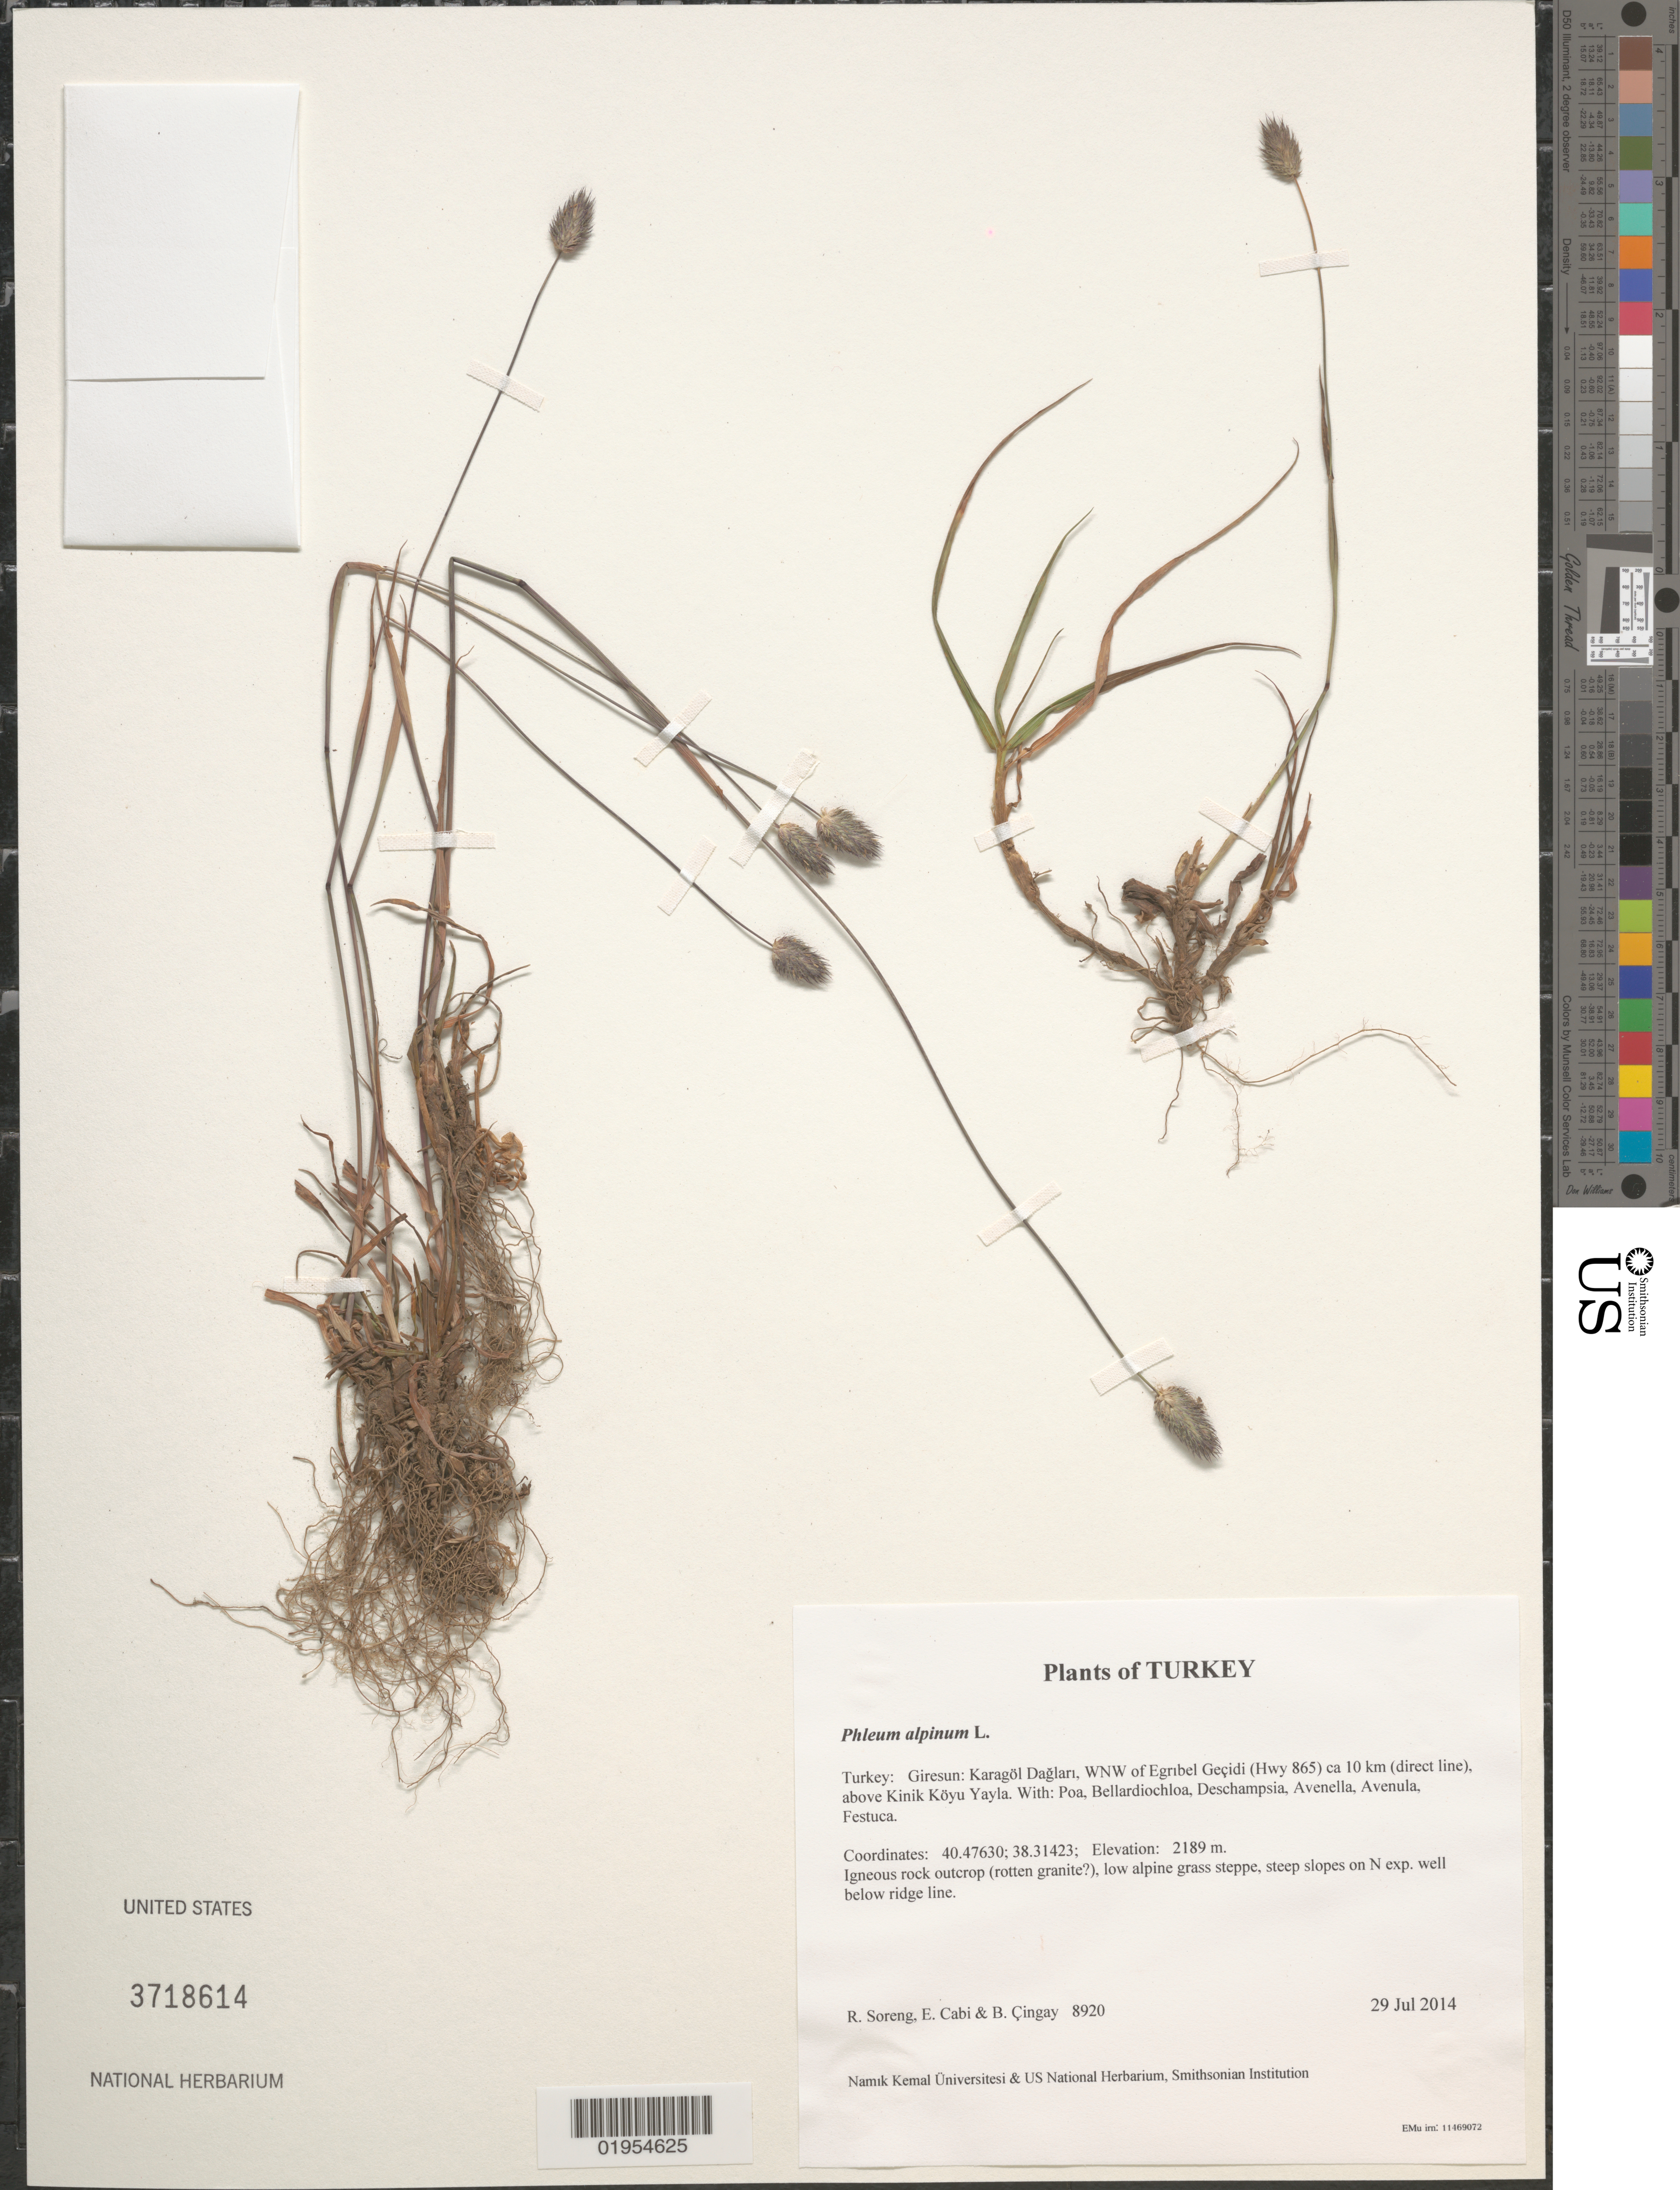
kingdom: Plantae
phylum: Tracheophyta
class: Liliopsida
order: Poales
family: Poaceae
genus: Phleum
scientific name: Phleum alpinum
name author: L.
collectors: R. J. Soreng, E. Cabi & B. Çıngay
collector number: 8920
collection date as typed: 29 Jul 2014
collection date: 2014-07-29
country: Turkey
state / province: Giresun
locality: Karagol Daglari, WNW of Egribel Pass (Hwy 865) ca 10 km (direct line), above Kinik Koyu Yayla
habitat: Igneous rock outcrop (rotten granite?), low alpine grass steppe, steep slopes on N exp. well below ridge line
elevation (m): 2189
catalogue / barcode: US 3718614